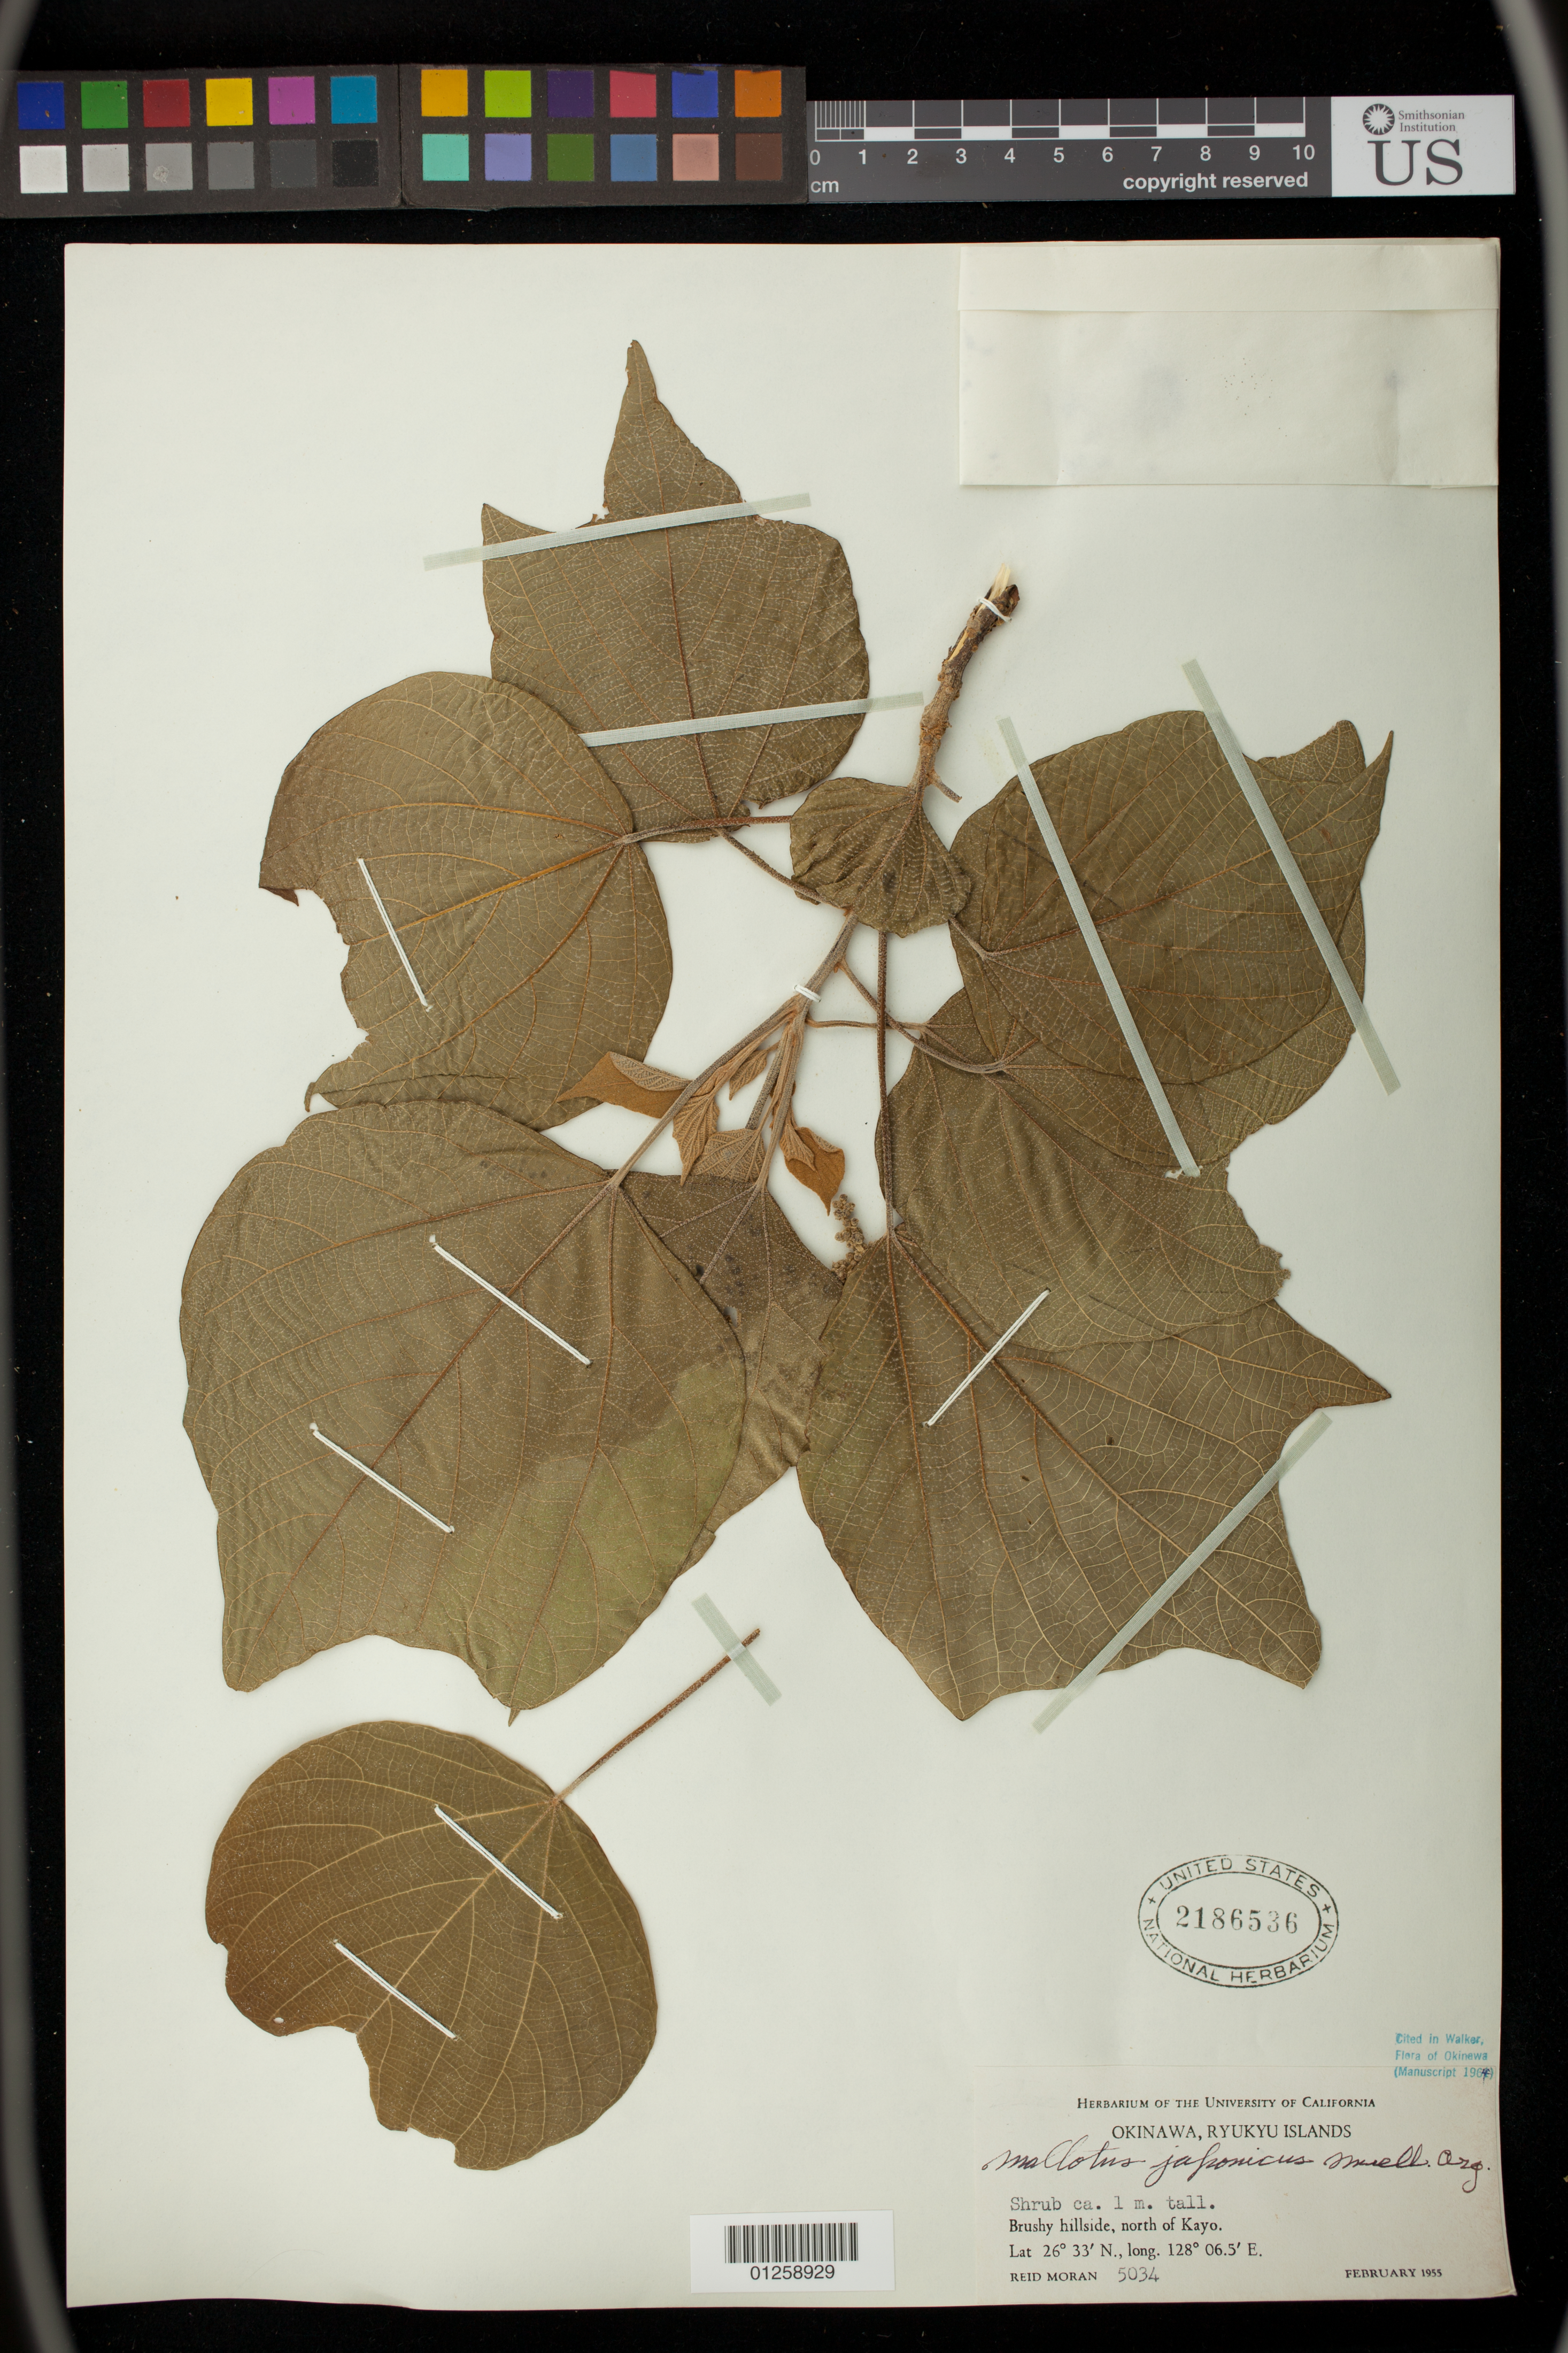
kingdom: Plantae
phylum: Tracheophyta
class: Magnoliopsida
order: Malpighiales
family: Euphorbiaceae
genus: Mallotus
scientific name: Mallotus japonicus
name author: (Spreng.) Müll. Arg.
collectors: R. V. Moran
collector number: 5034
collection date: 1955-02-01/1955-02-28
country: Japan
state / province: Okinawa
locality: north of Kayo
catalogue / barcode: US 2186536